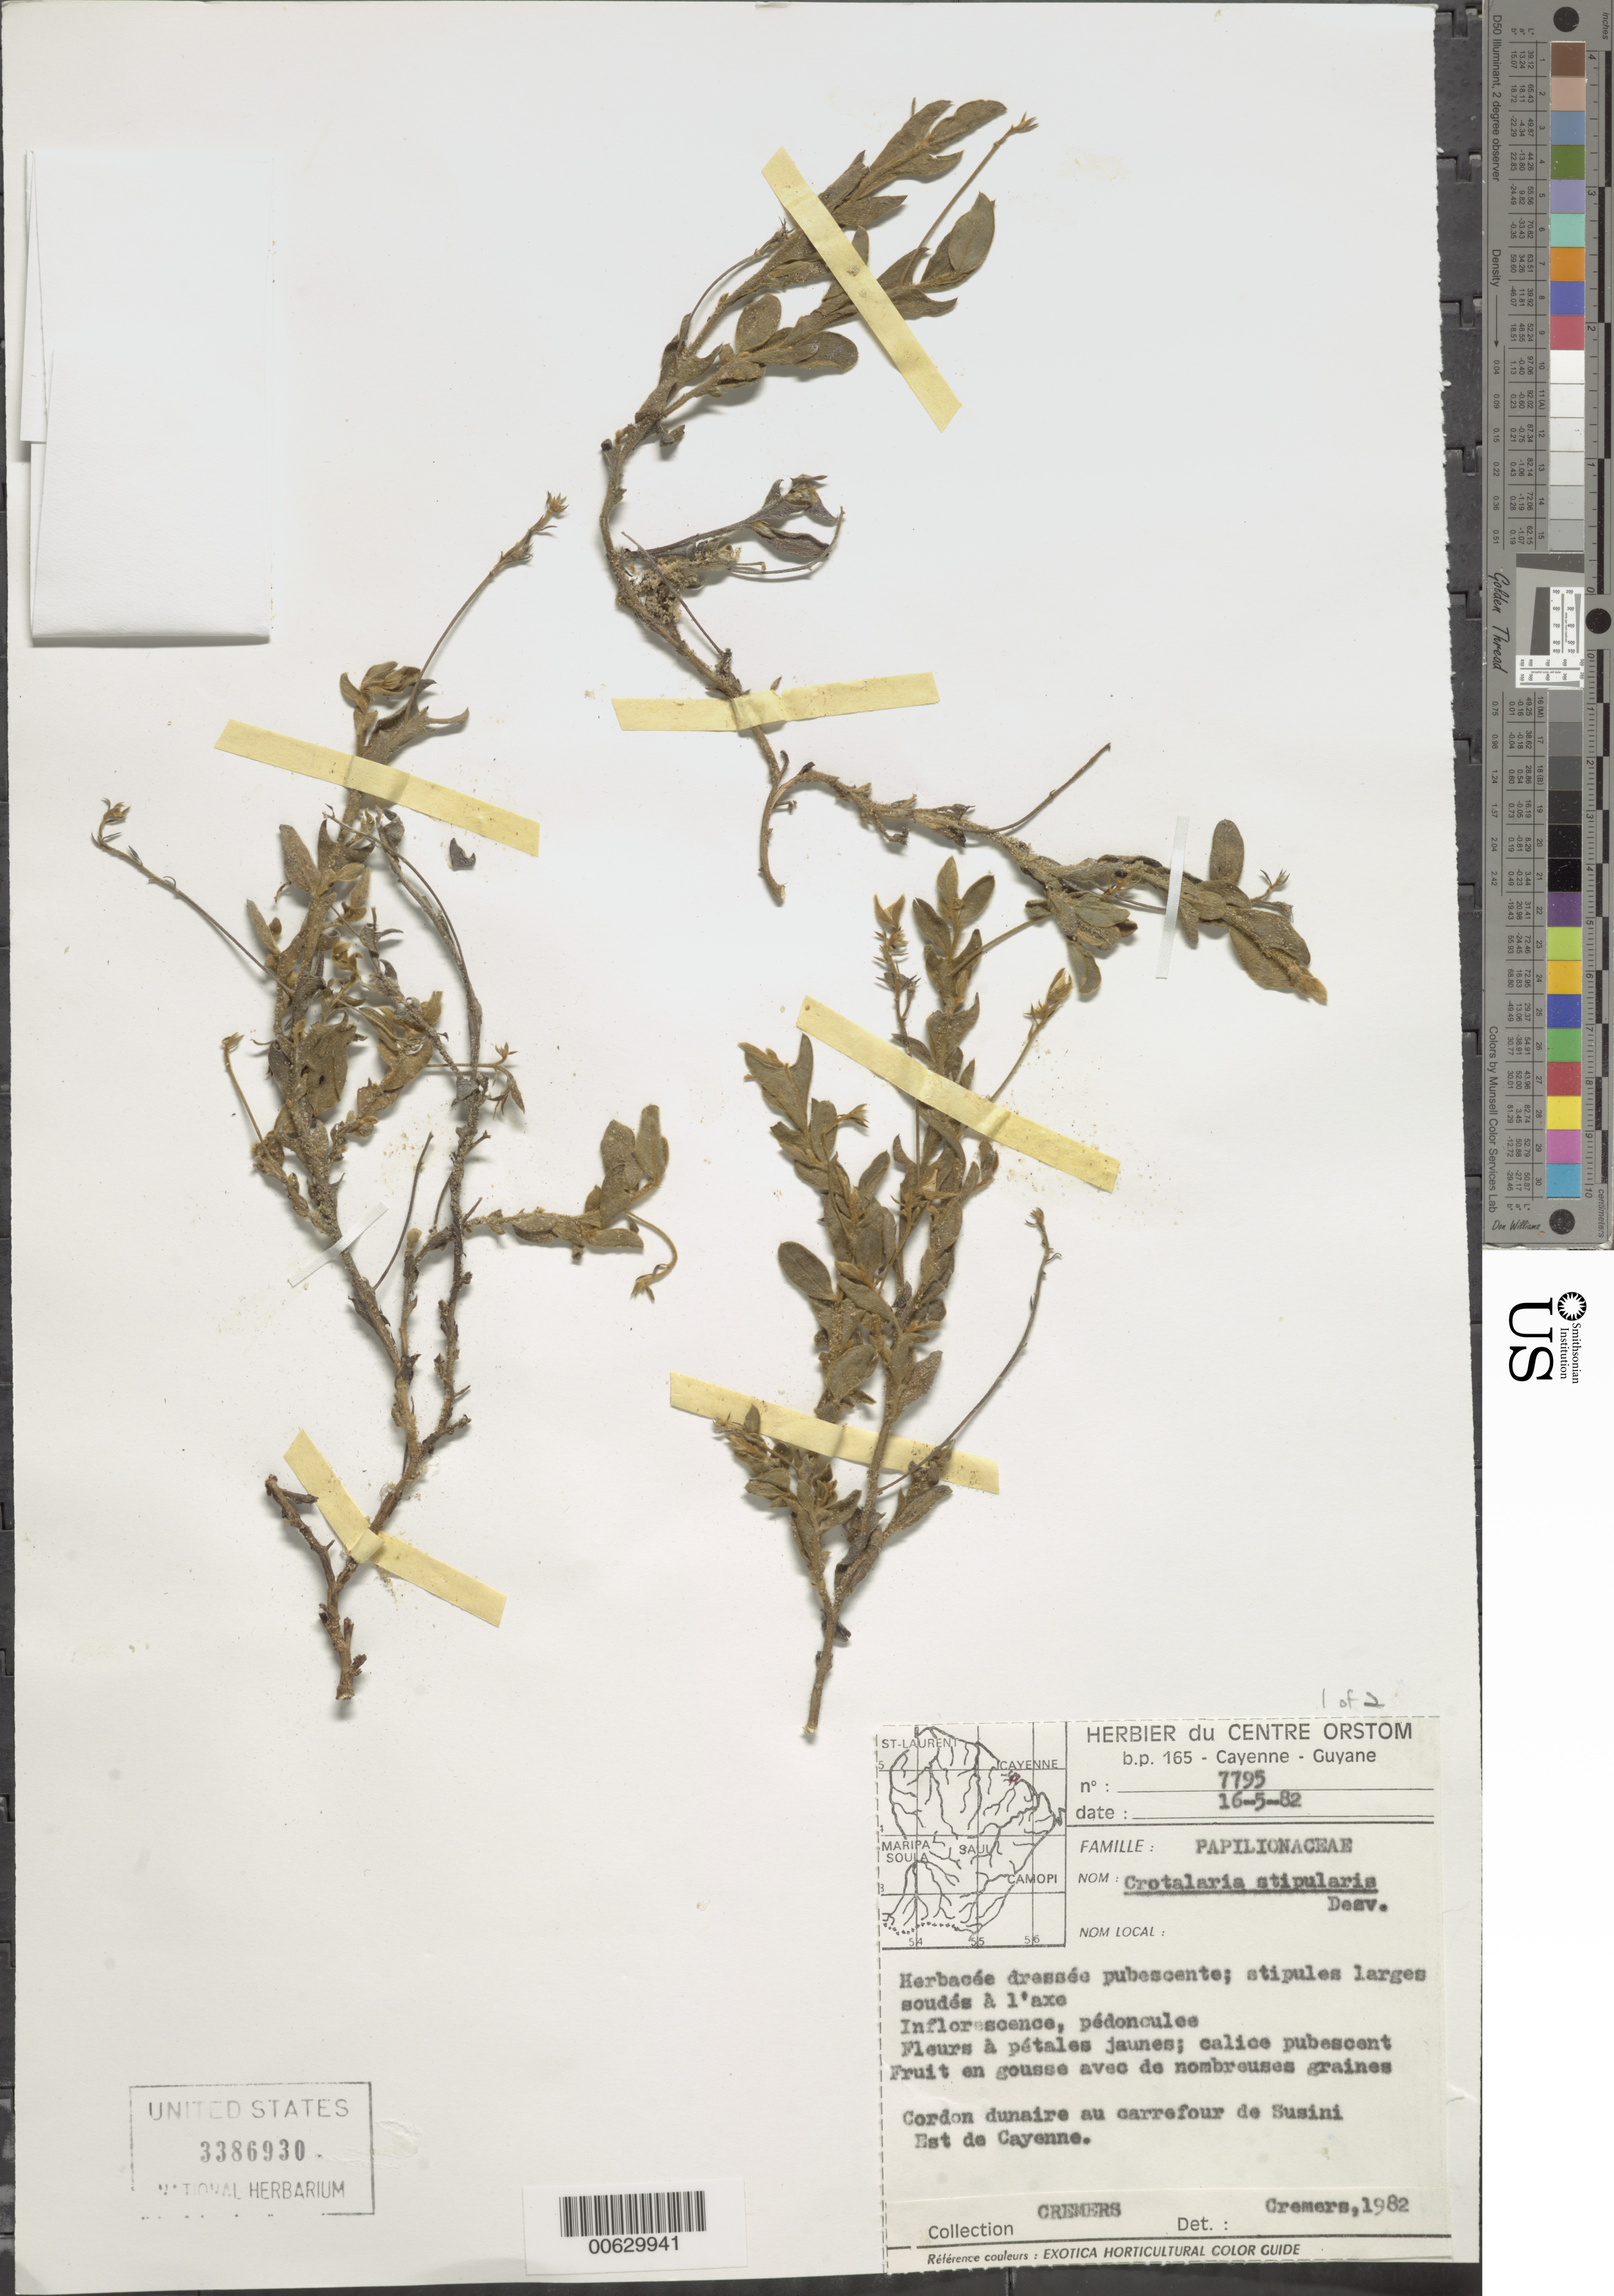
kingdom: Plantae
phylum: Tracheophyta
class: Magnoliopsida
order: Fabales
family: Fabaceae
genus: Crotalaria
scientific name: Crotalaria stipularia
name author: Desv.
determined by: Flores, A. S., (ICN), Universidade Federal do Rio Grande do Sul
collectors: G. Cremers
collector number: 7795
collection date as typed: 16-May-82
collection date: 1982-05-16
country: French Guiana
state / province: Cayenne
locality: Cayenne, E, cordon dunaire apres le carrefour de Susini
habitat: Cordon dunaire au carrefour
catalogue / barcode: US 3386930